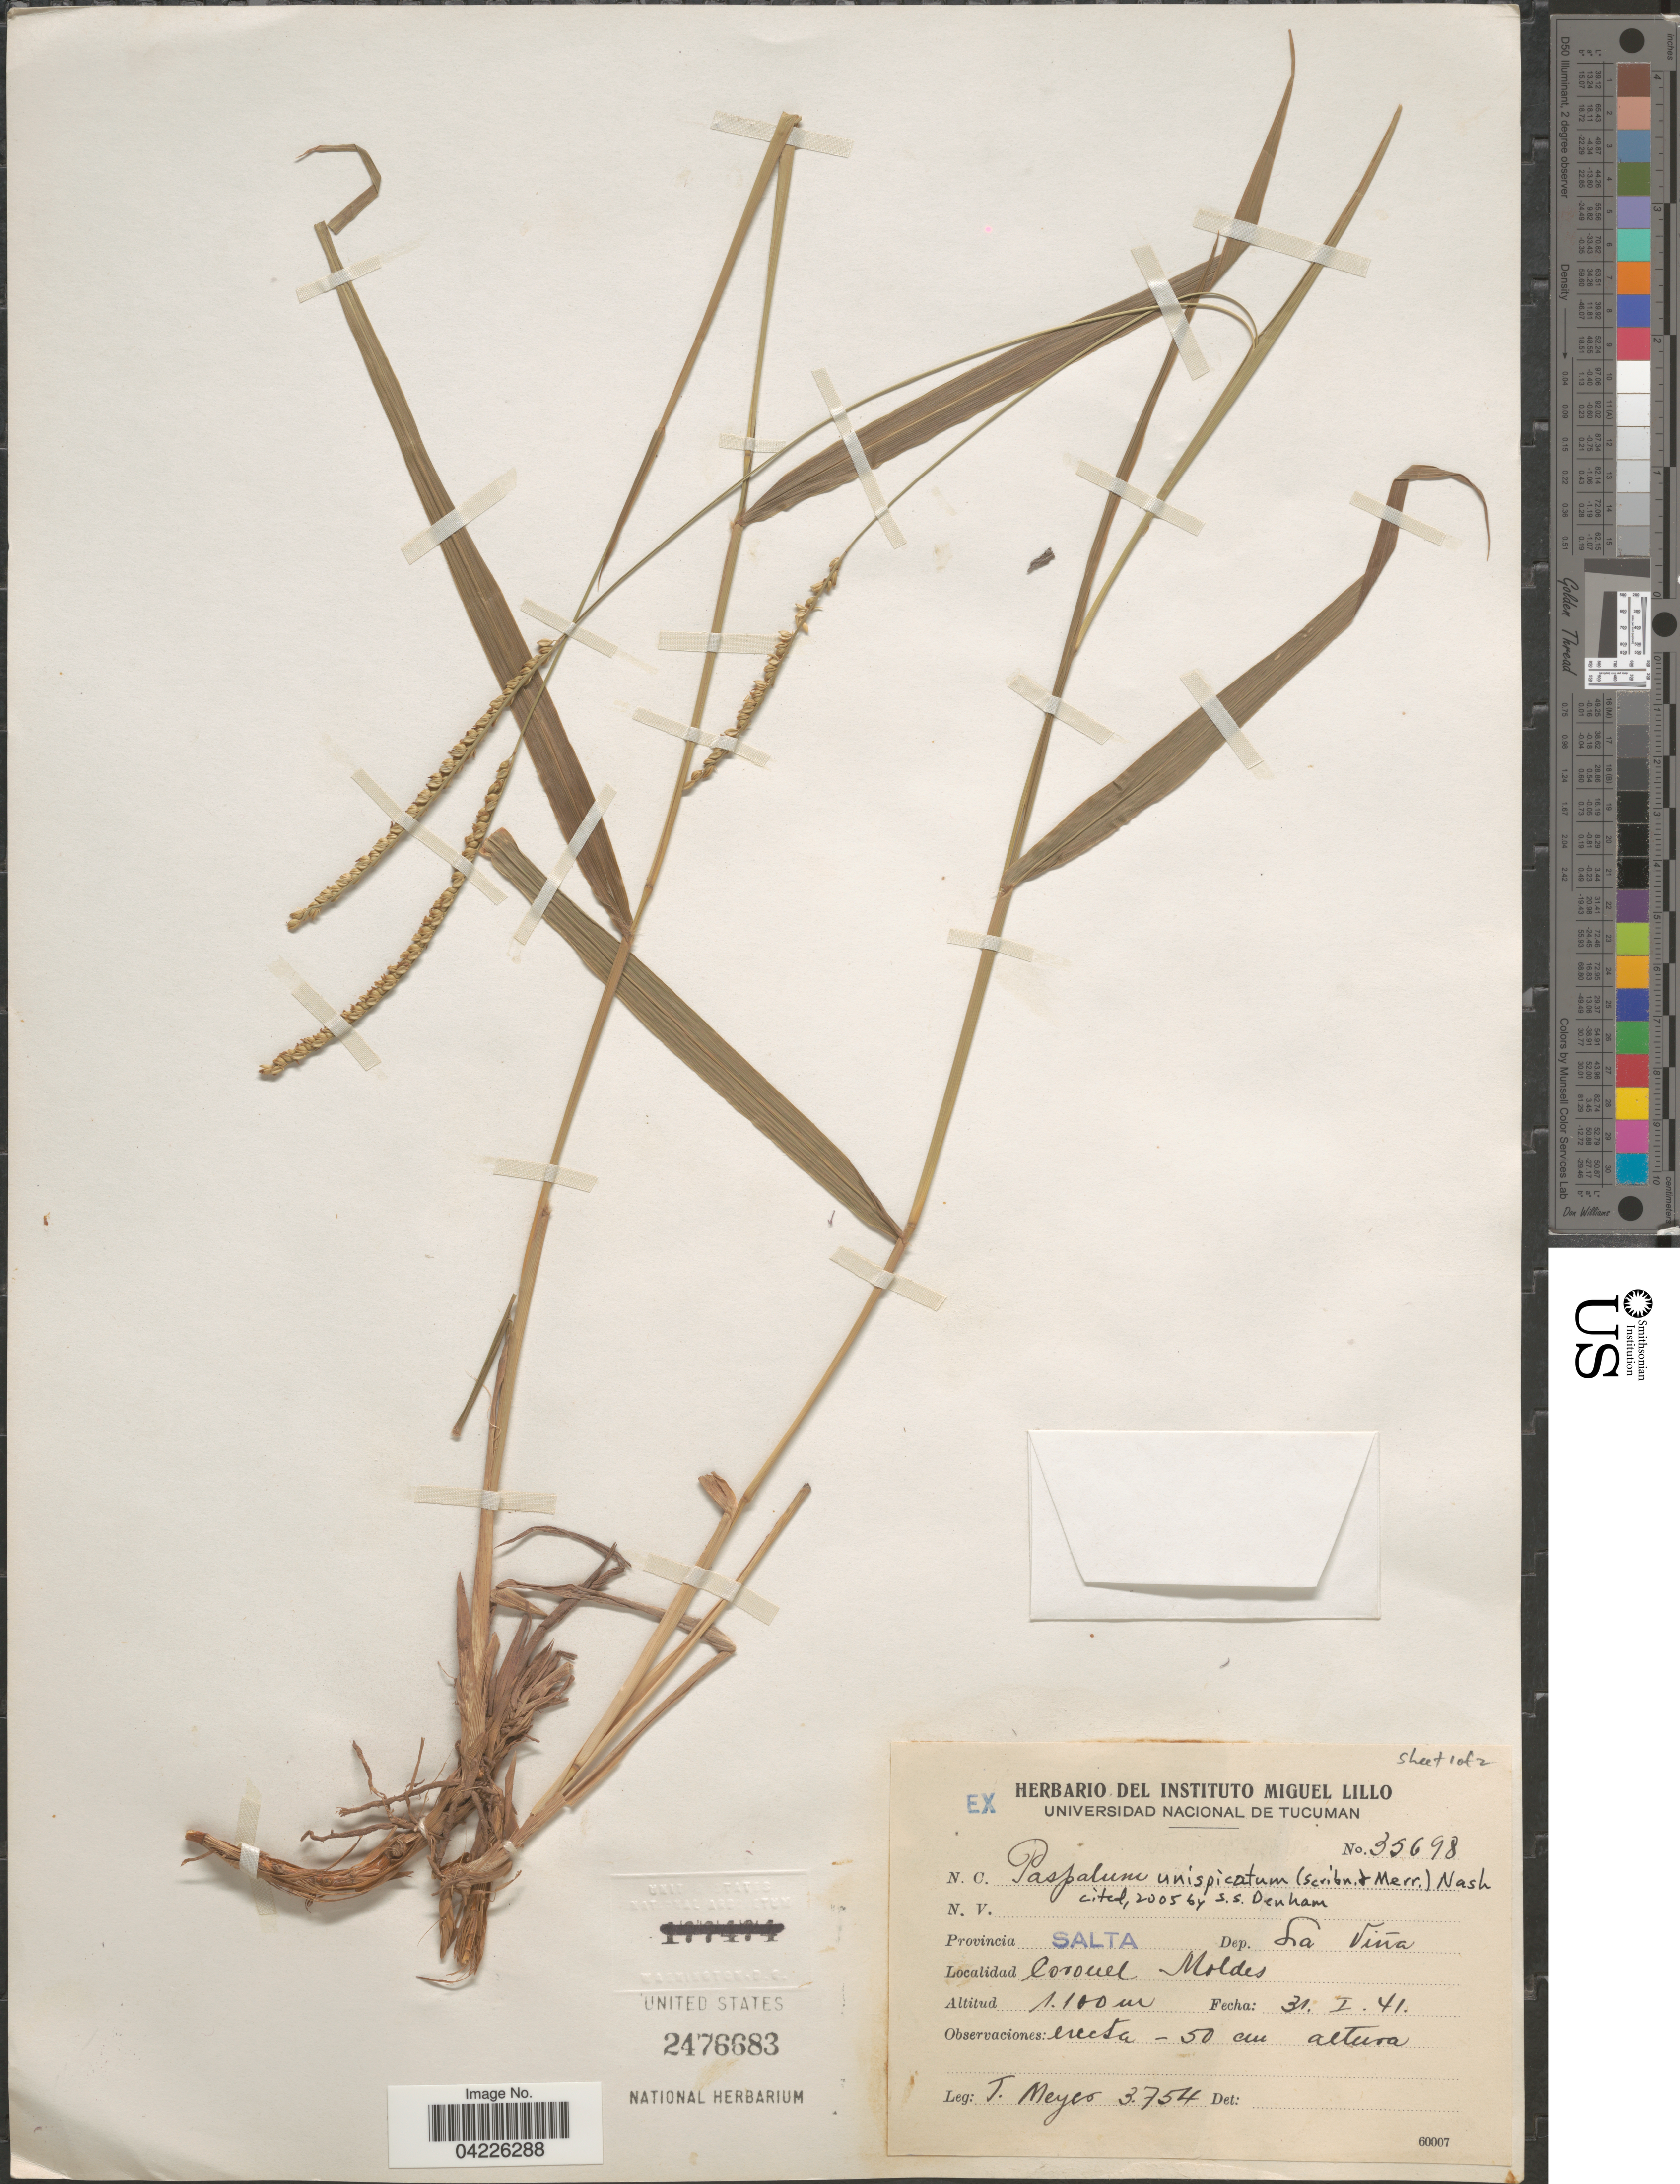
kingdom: Plantae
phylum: Tracheophyta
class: Liliopsida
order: Poales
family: Poaceae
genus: Paspalum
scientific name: Paspalum unispicatum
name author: (Scribn. & Merr.) Nash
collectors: T. Meyer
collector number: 3754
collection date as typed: Transcribed d/m/y: 31/1/41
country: Argentina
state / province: Salta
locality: Dep. La Viña. Coronel Moldes.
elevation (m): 1100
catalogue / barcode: US 2476683